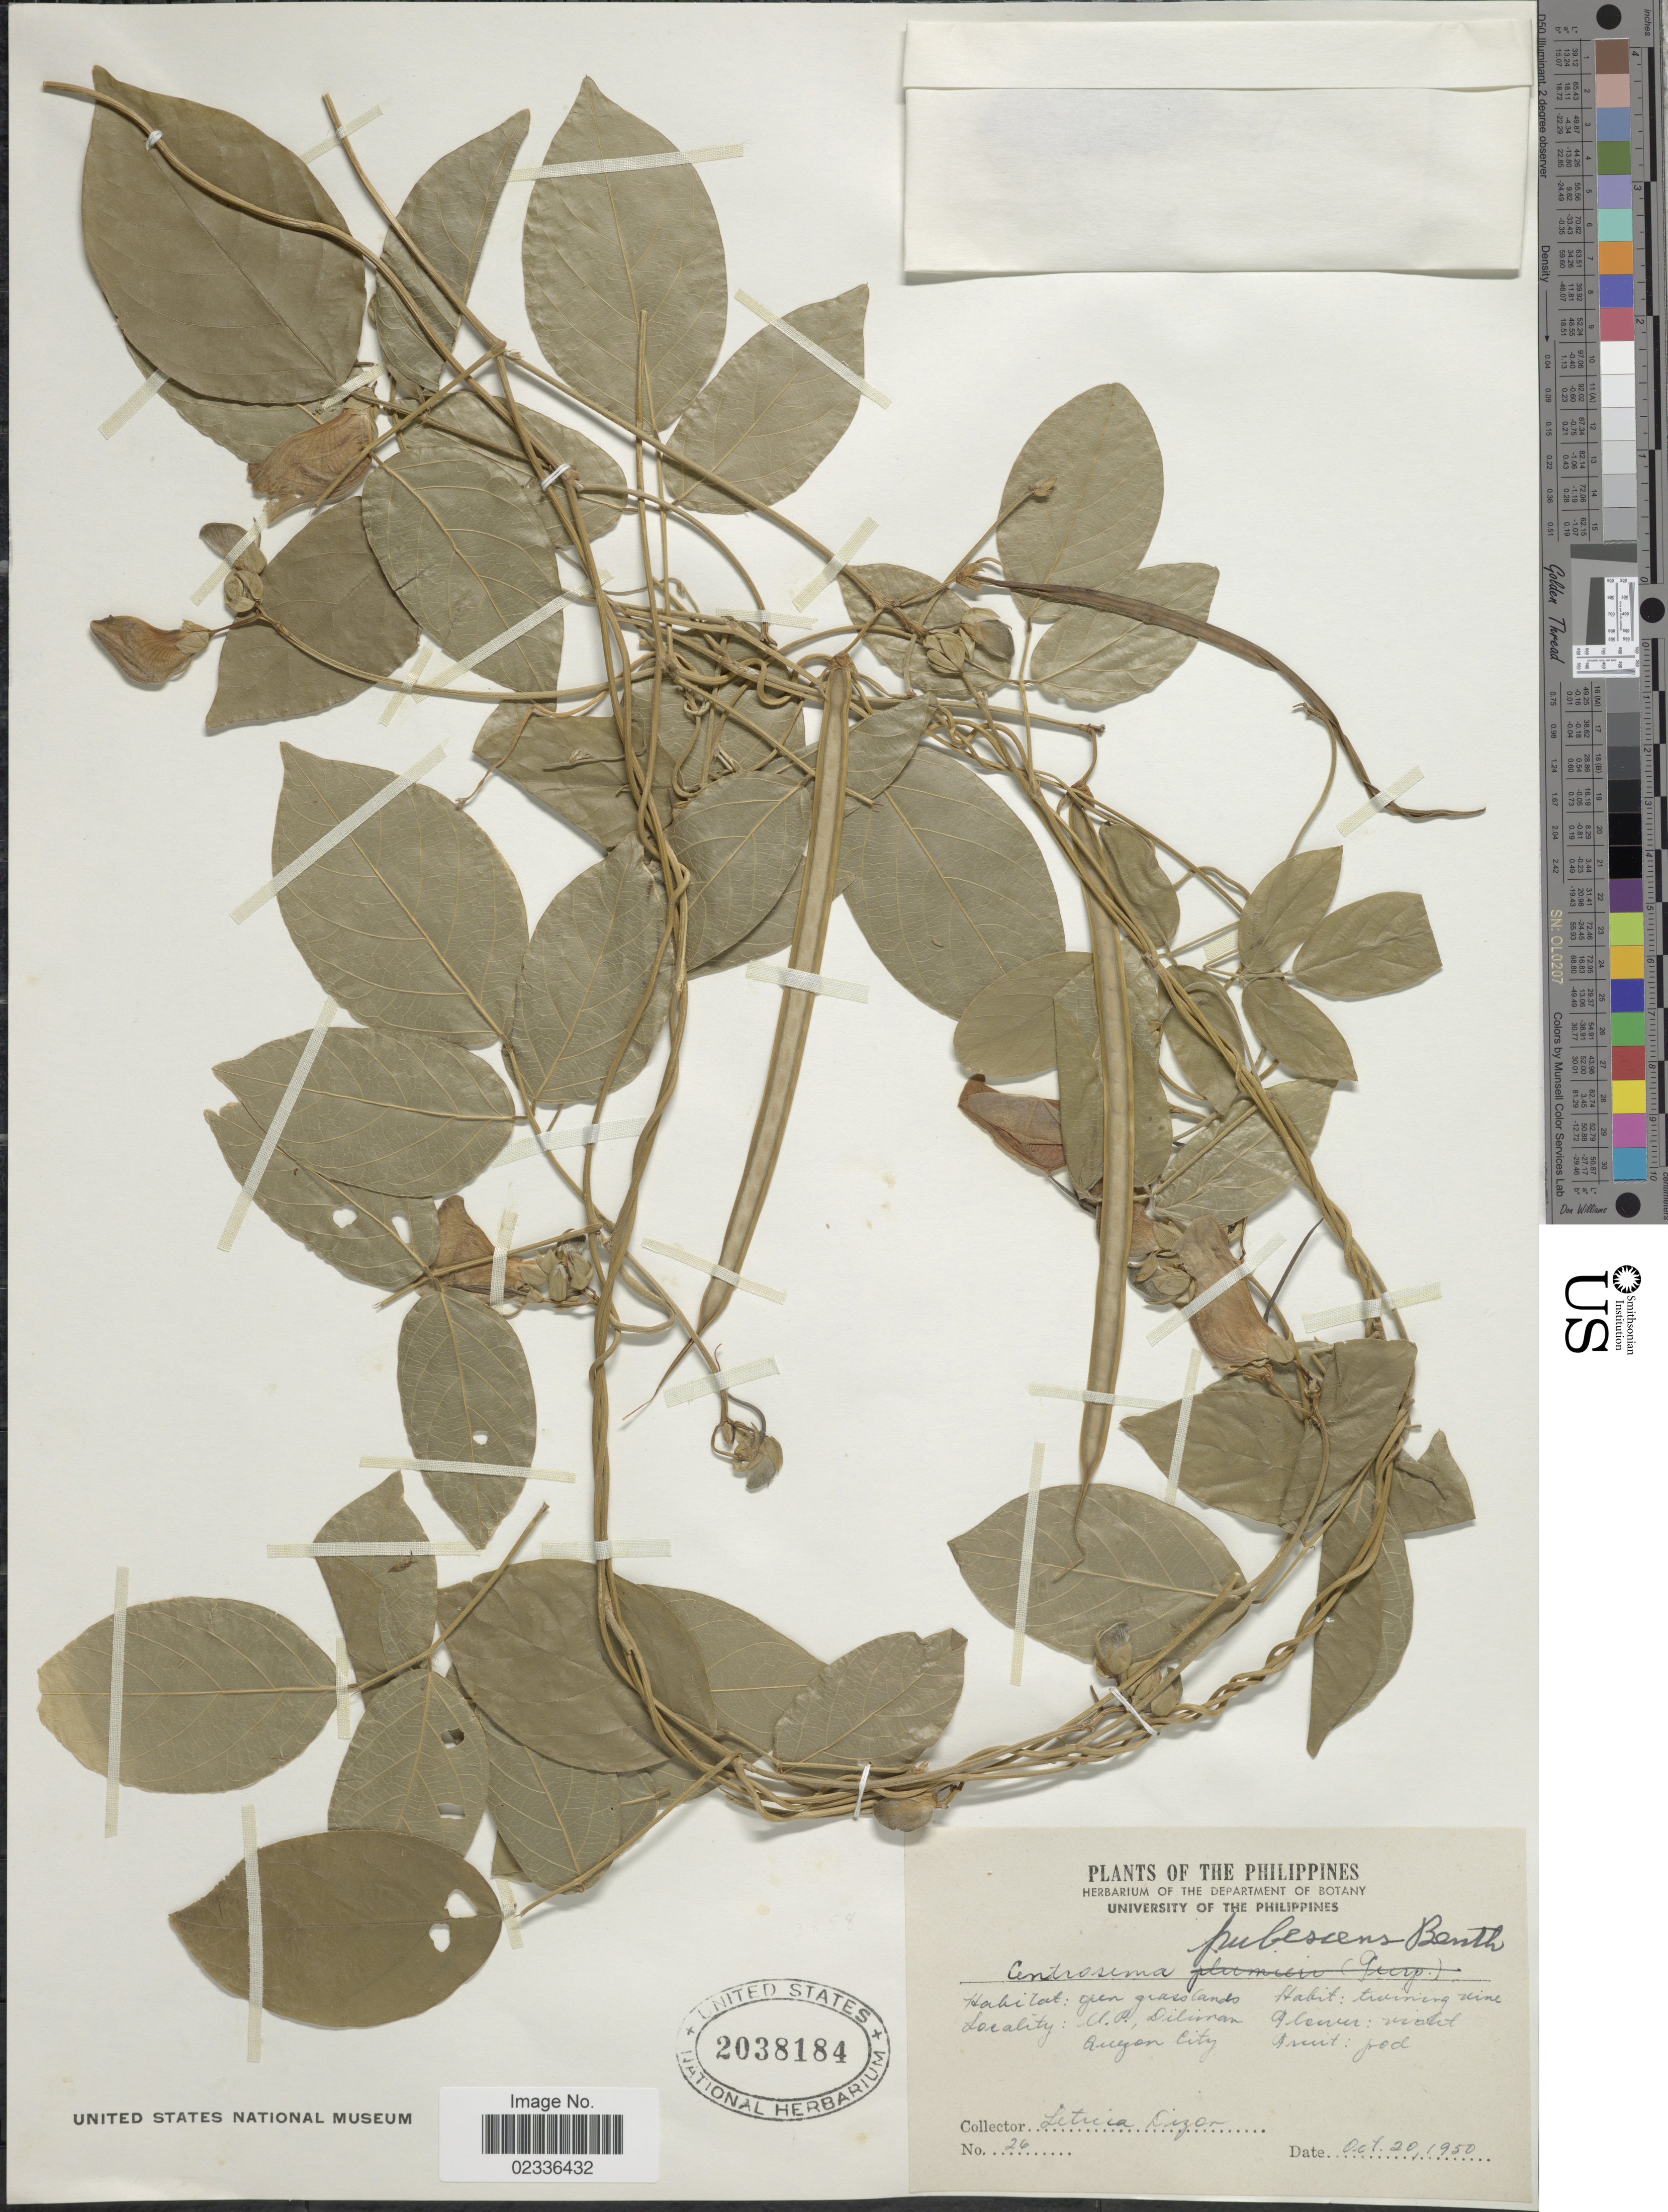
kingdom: Plantae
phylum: Tracheophyta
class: Magnoliopsida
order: Fabales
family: Fabaceae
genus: Centrosema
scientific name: Centrosema pubescens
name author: Benth.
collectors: L. Dizen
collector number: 26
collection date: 1950-10-20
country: Philippines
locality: U.P., Diliman, Quezon City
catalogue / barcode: US 2038184